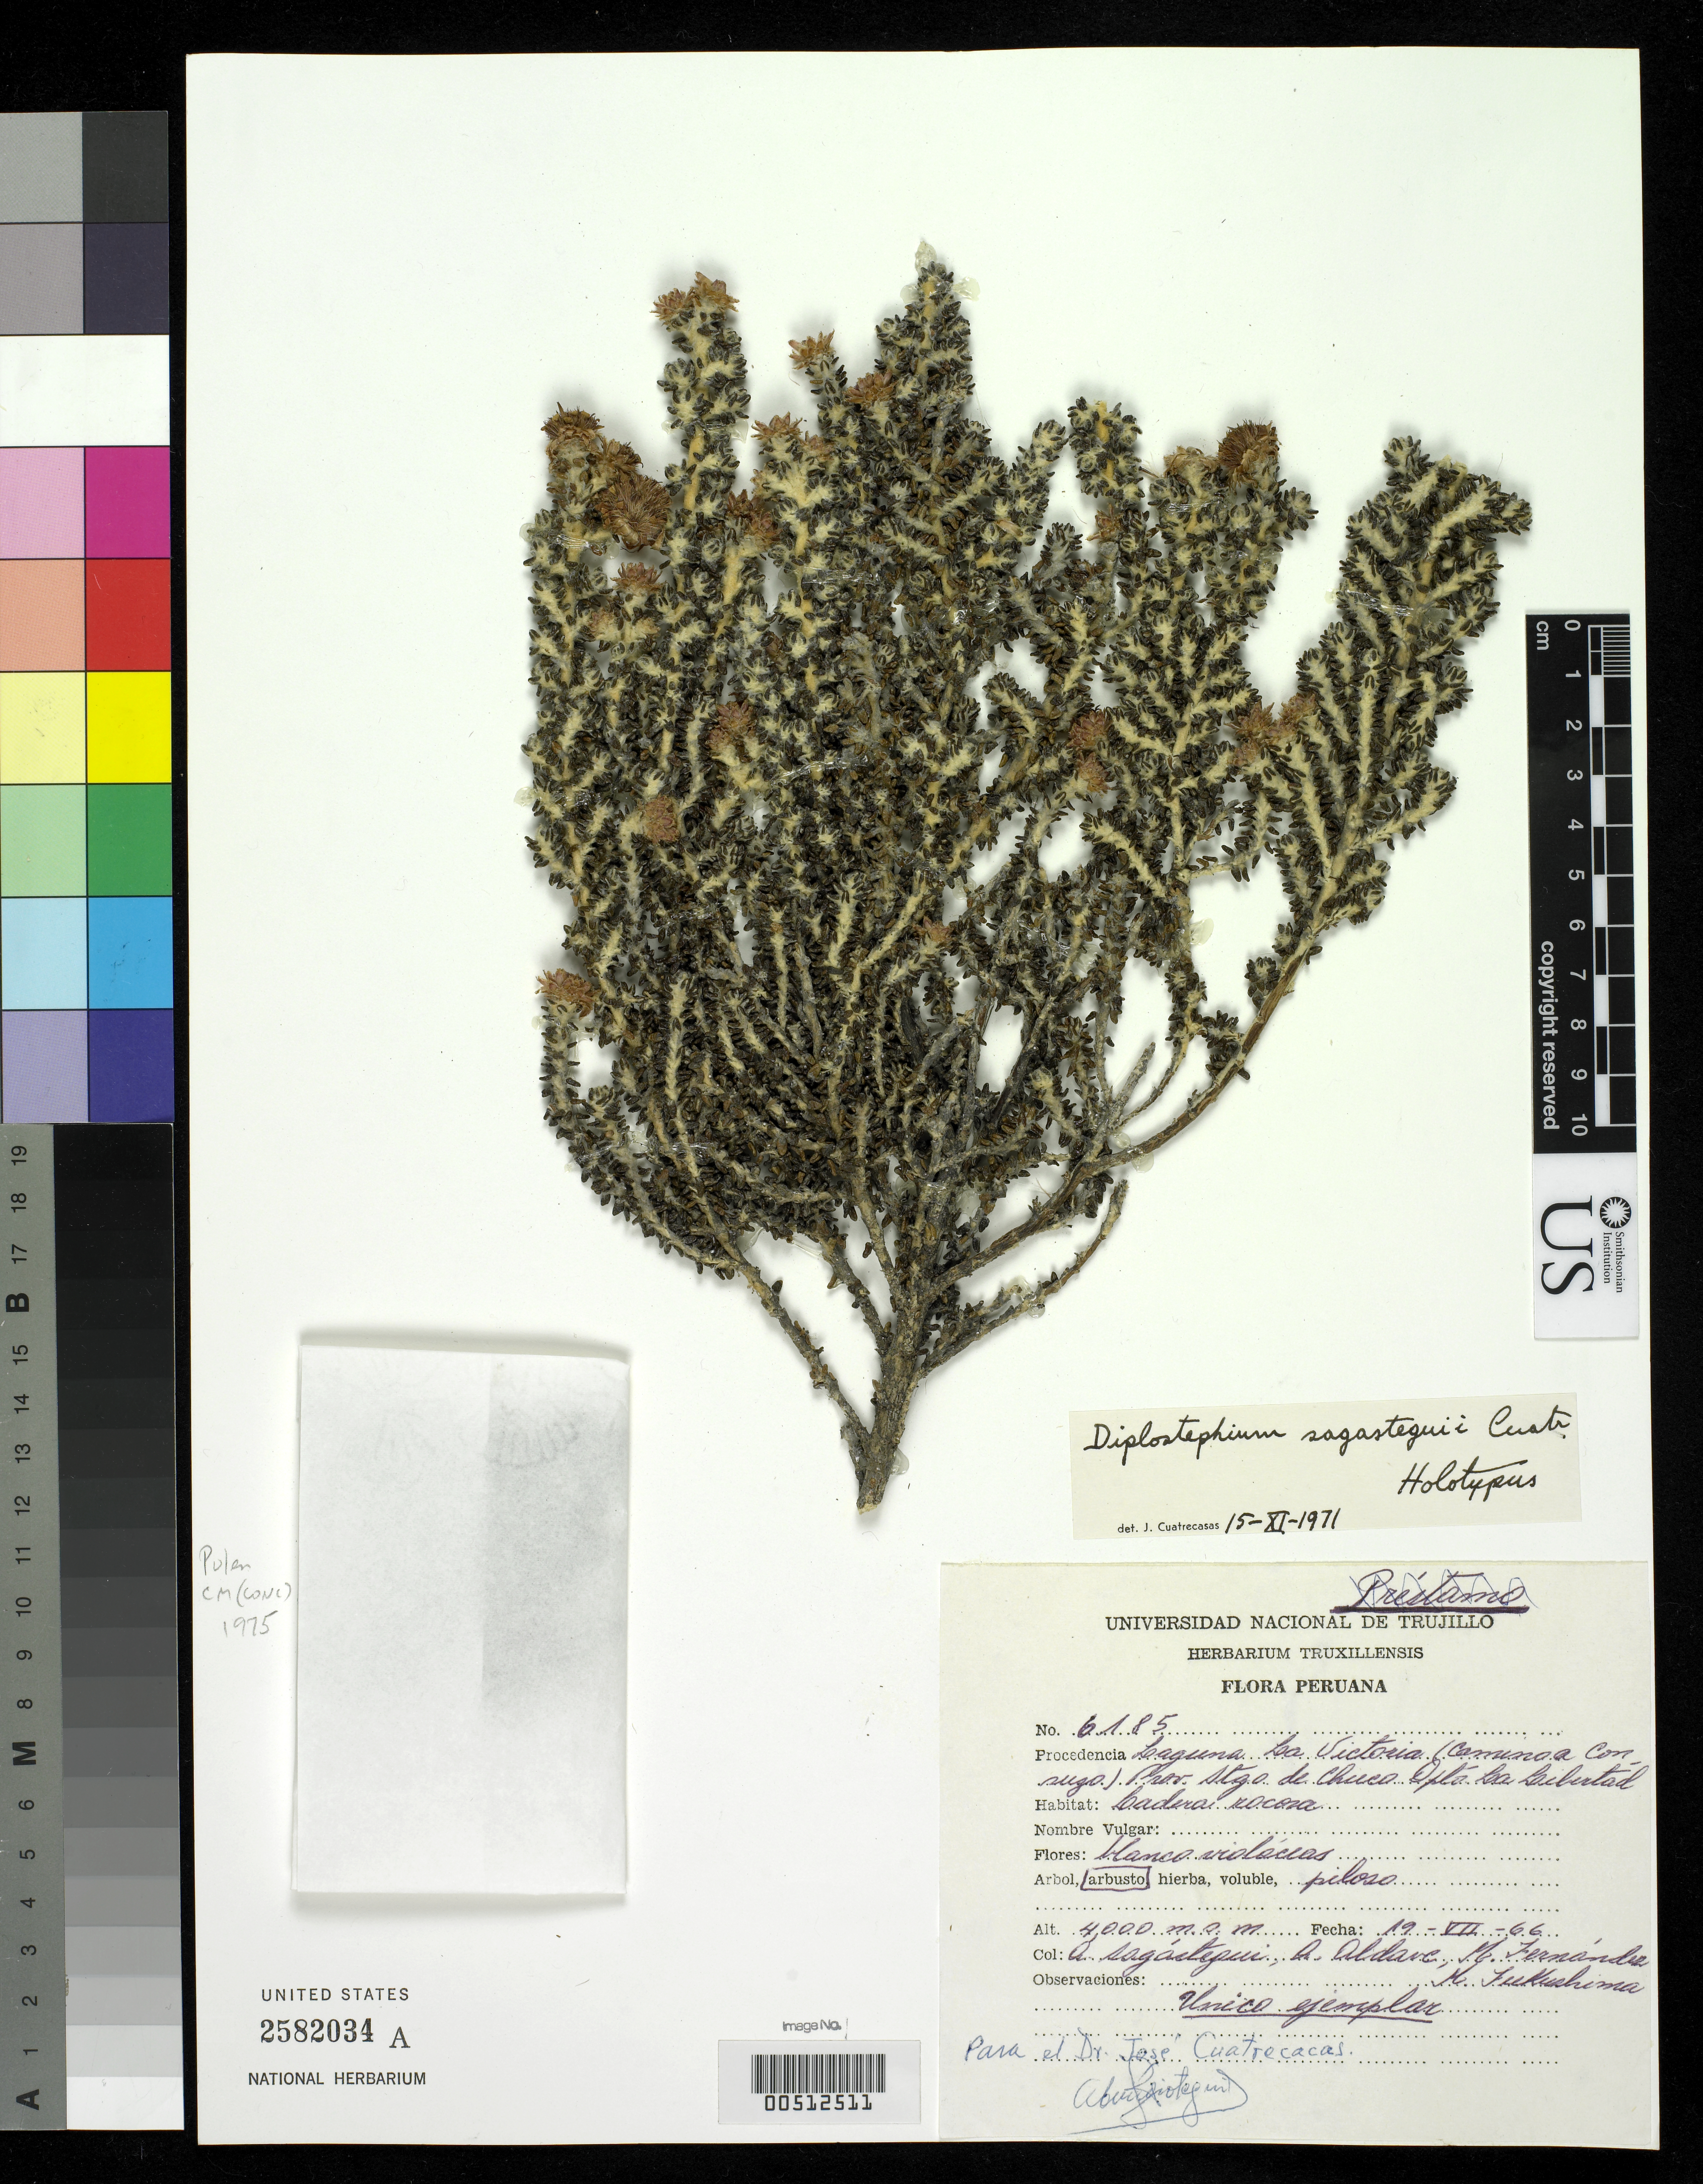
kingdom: Plantae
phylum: Tracheophyta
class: Magnoliopsida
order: Asterales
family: Asteraceae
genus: Diplostephium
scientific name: Diplostephium sagasteguii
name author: Cuatrec.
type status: Holotype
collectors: A. Sagástegui A.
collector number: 6185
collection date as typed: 19 Jul 1966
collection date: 1966-07-19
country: Peru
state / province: La Libertad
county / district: Santiago de Chuco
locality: Laguna La Victoria.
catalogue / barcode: US 2582034A